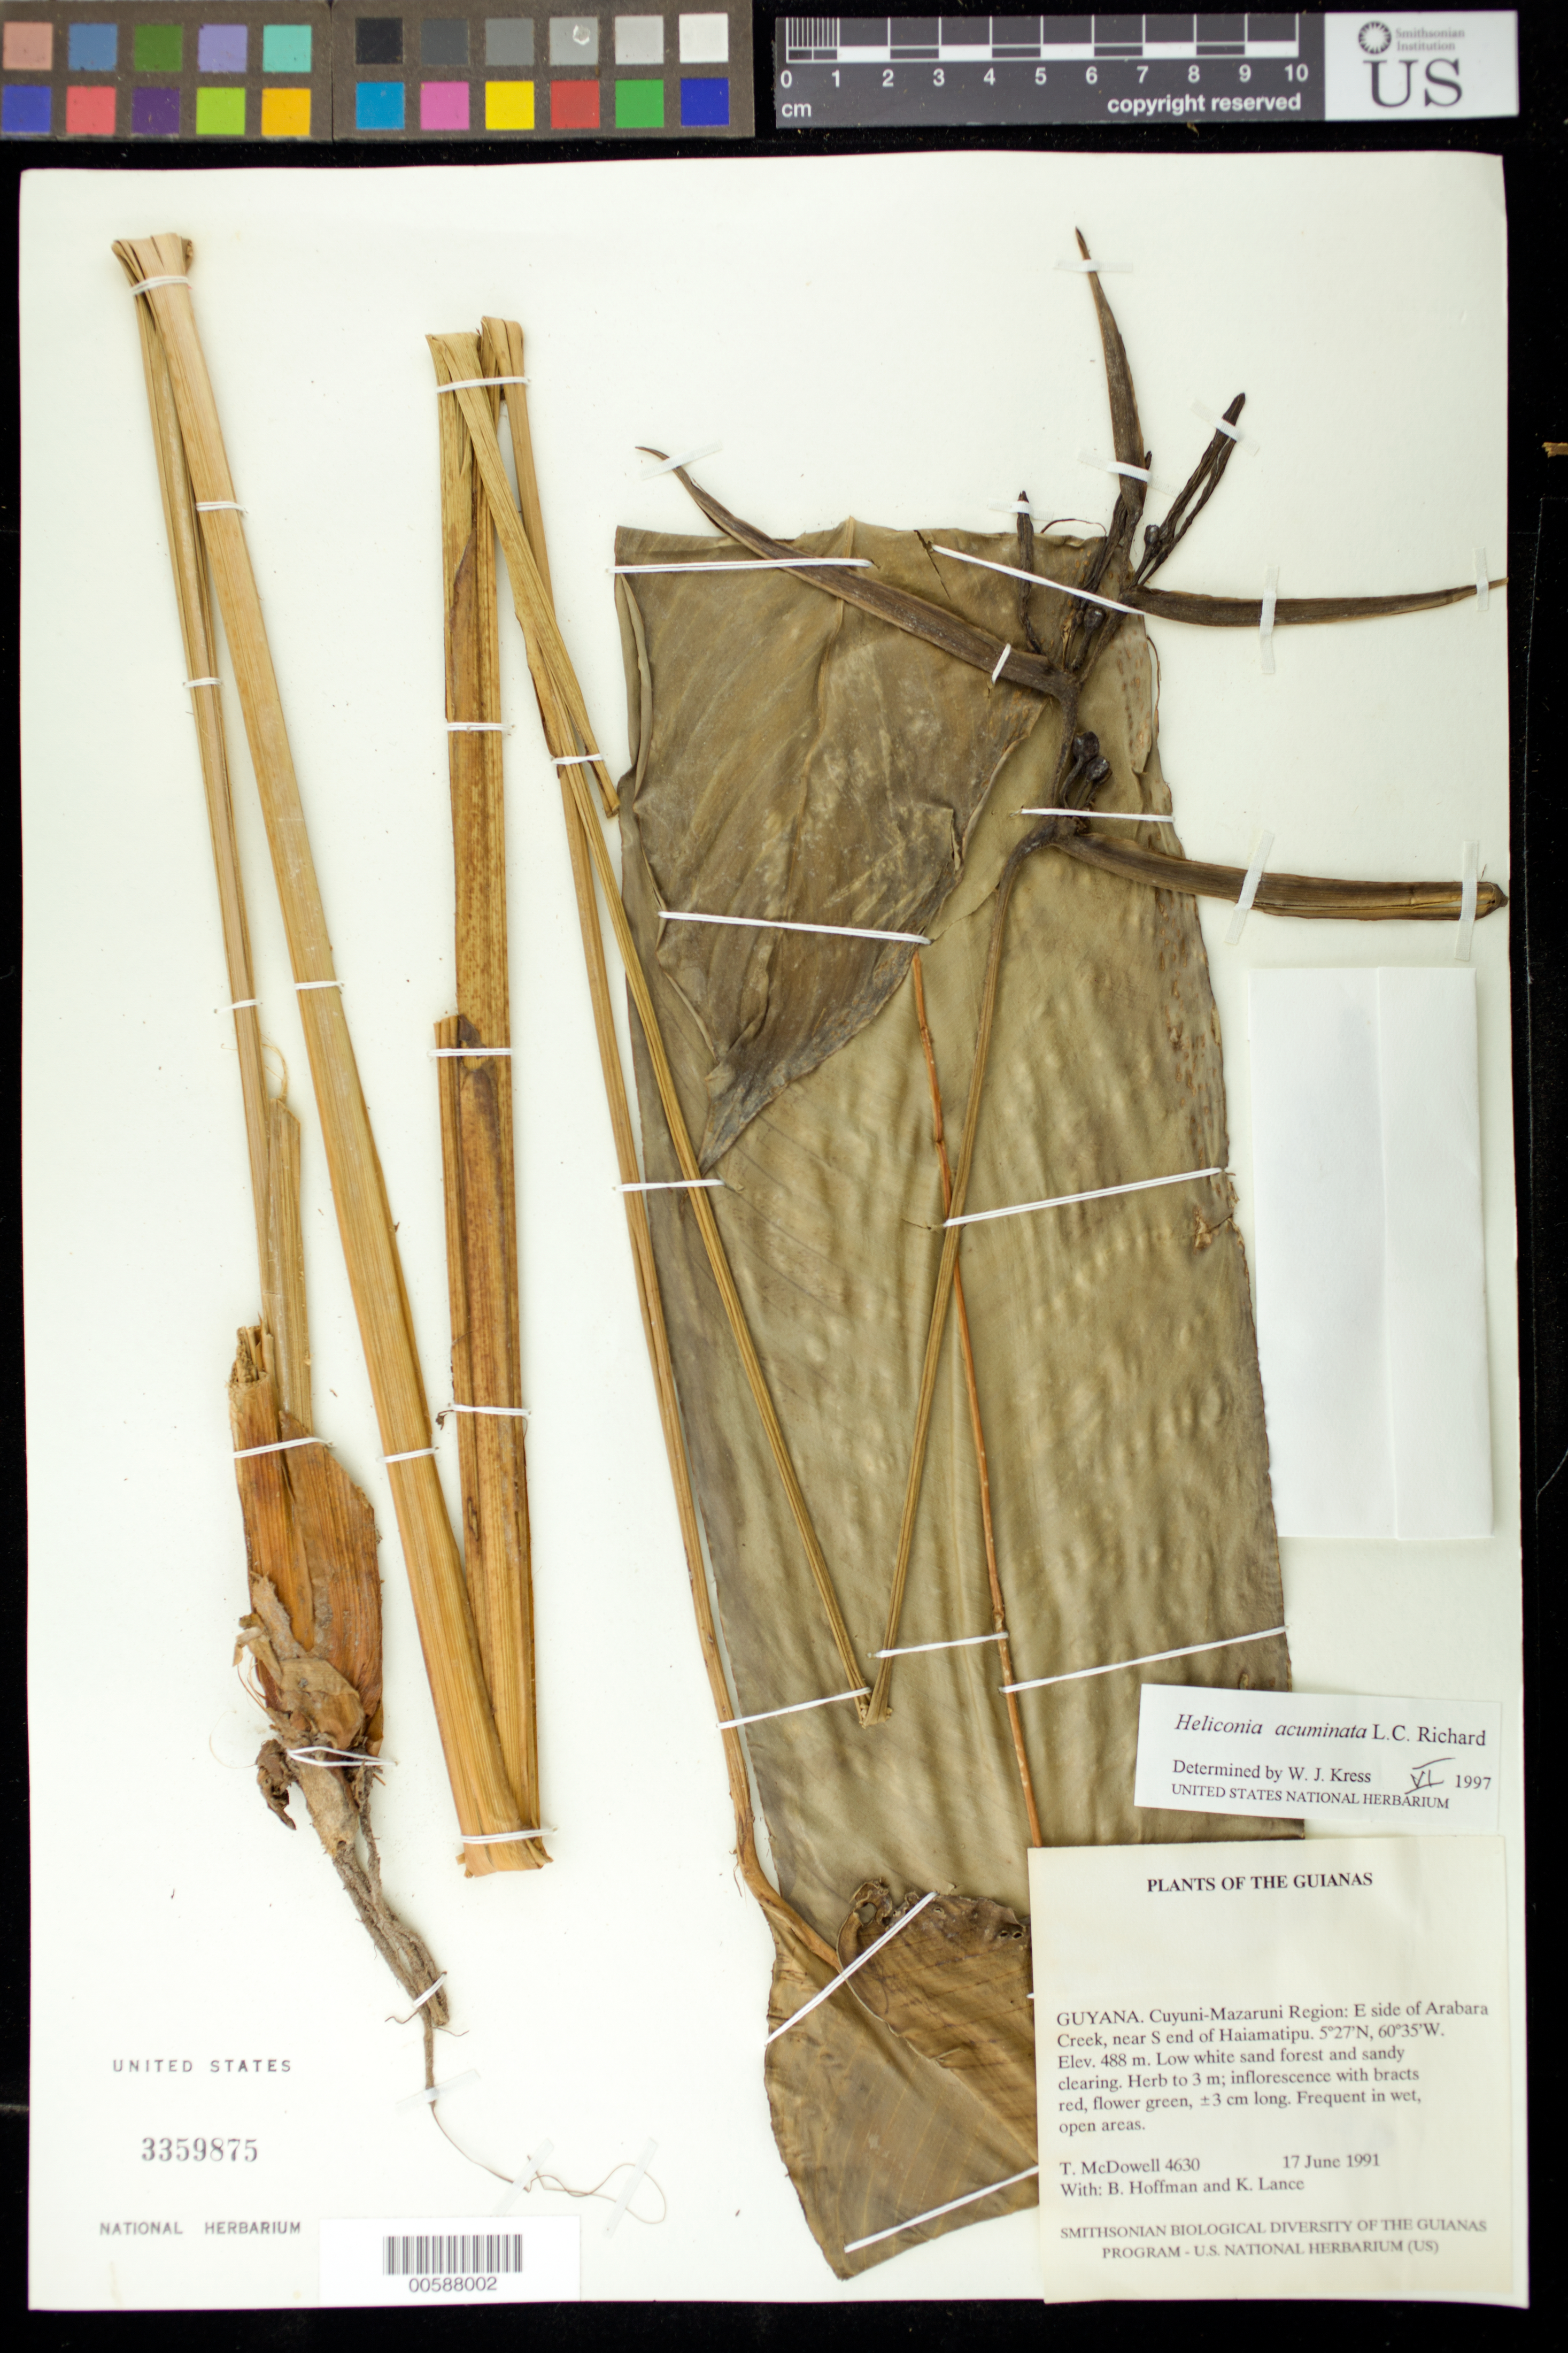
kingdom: Plantae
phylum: Tracheophyta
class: Liliopsida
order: Zingiberales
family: Heliconiaceae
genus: Heliconia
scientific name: Heliconia acuminata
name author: A. Rich.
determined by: Kress, W. J., (US), Smithsonian Institution - National Museum of Natural History (UNITED STATES)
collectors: T. McDowell, B. Hoffman & K. Lance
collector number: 4630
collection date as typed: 17 June 1991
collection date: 1991-06-17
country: Guyana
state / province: Cuyuni-Mazaruni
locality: E side of Arabaru Creek, near S end of Haiamatipu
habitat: Low white sand forest and sandy clearing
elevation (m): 488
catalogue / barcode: US 3359875